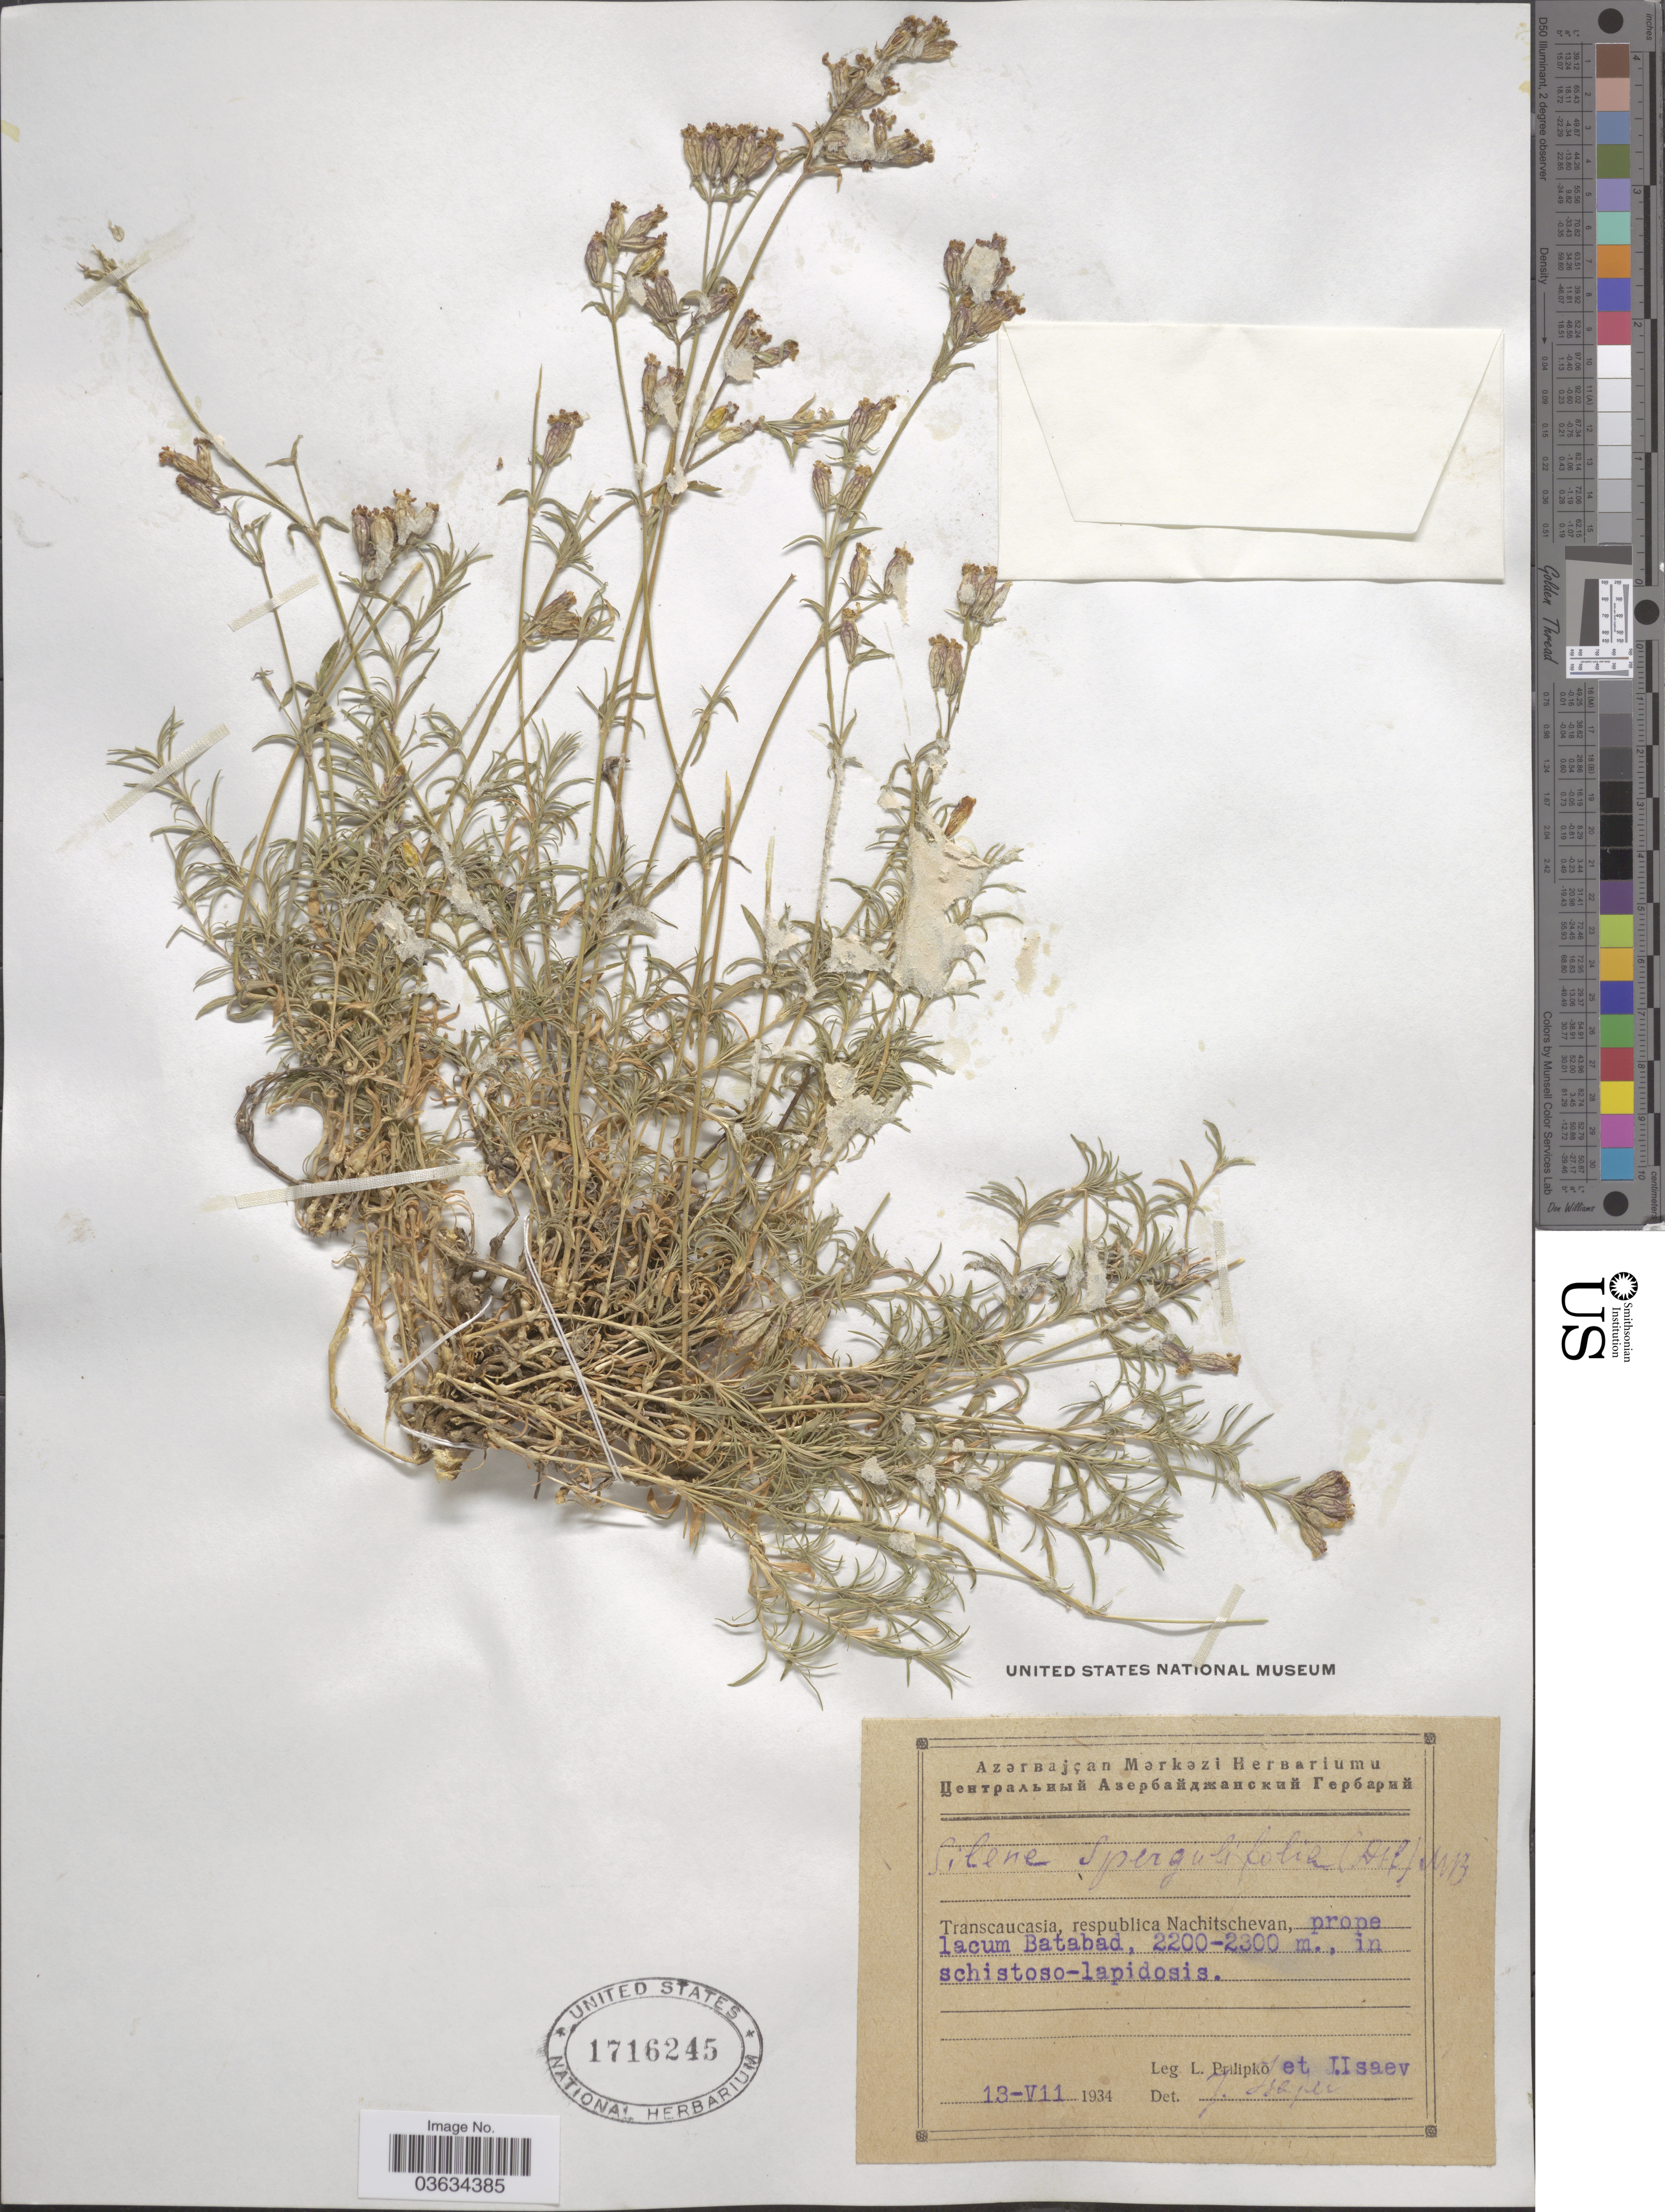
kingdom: Plantae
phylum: Tracheophyta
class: Magnoliopsida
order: Caryophyllales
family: Caryophyllaceae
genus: Silene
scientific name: Silene spergulifolia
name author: (Willd.) M. Bieb.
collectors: L. Prilipko & J. Isaev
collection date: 1934-07-13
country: Azerbaijan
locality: Transcaucasia, respublica Nachitshevan, prope lacum Batabad.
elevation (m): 2200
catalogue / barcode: US 1716245